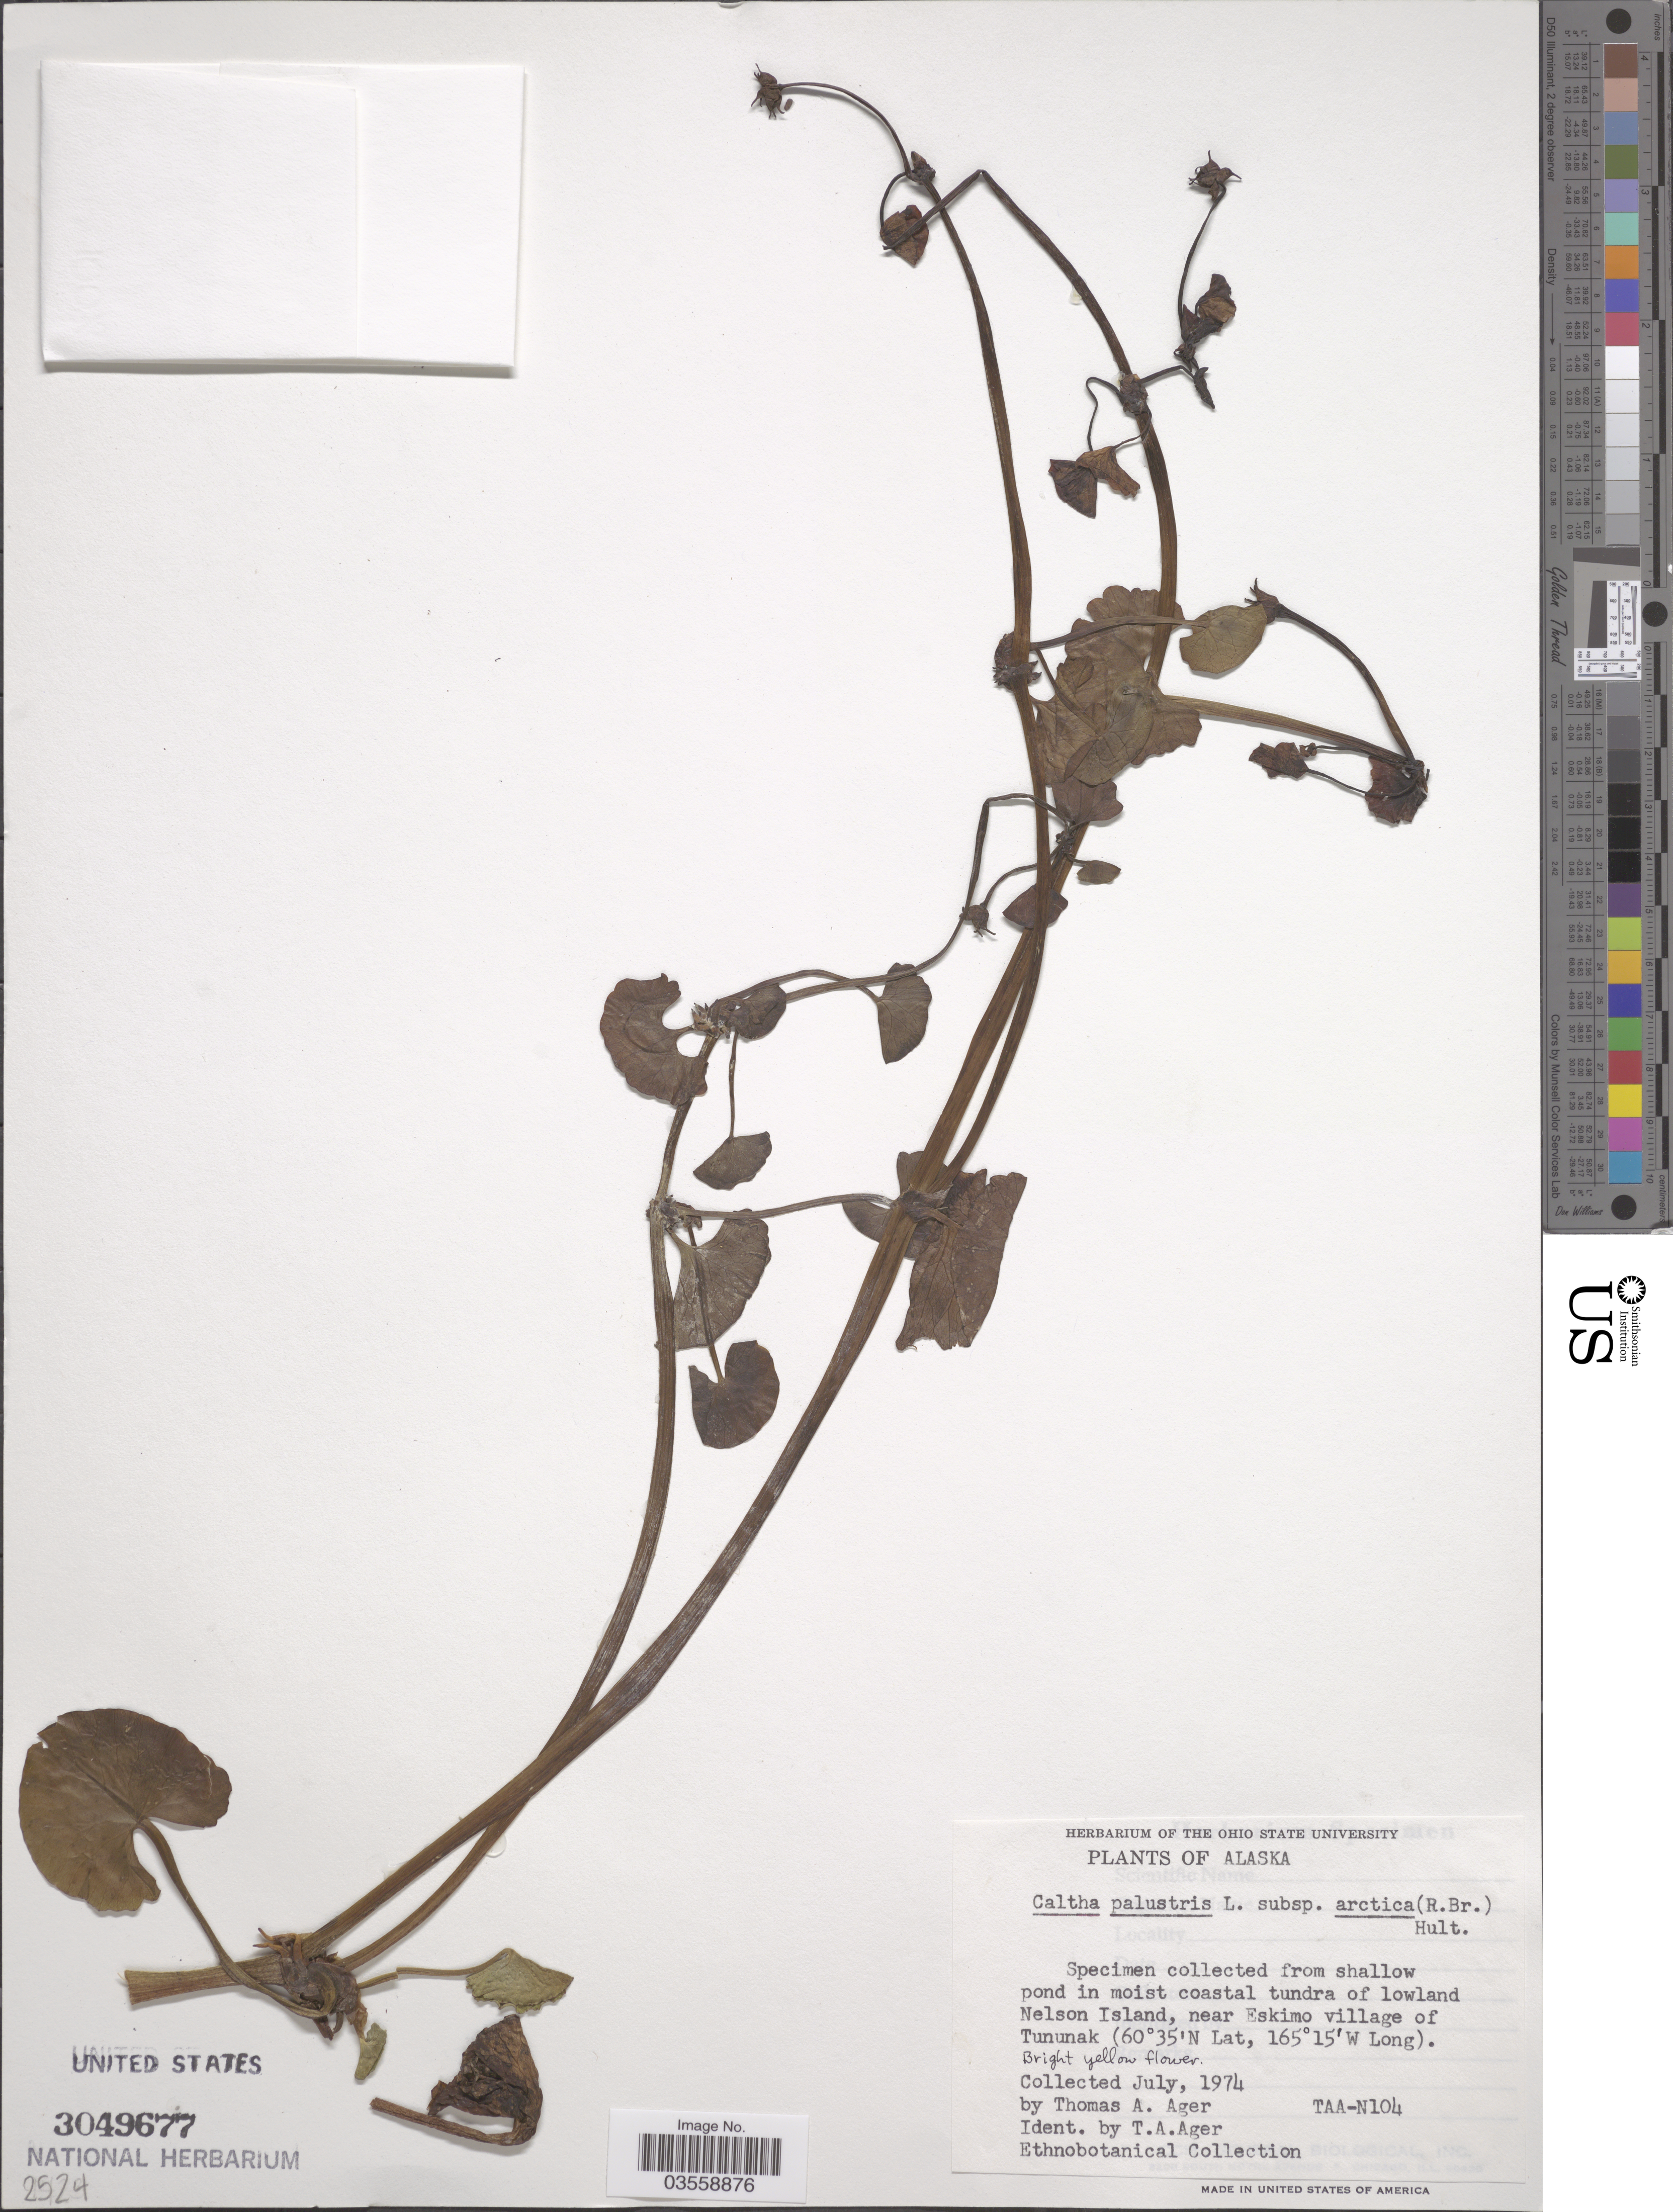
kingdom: Plantae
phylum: Tracheophyta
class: Magnoliopsida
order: Ranunculales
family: Ranunculaceae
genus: Caltha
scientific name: Caltha palustris subsp. arctica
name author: (R. Br.) Hultén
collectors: T. A. Ager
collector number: TAA-N104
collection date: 1974-07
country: United States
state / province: Alaska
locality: Coastal tundra of lowland Nelson Island, near Eskimo village of Tununak.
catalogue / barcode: US 3049677